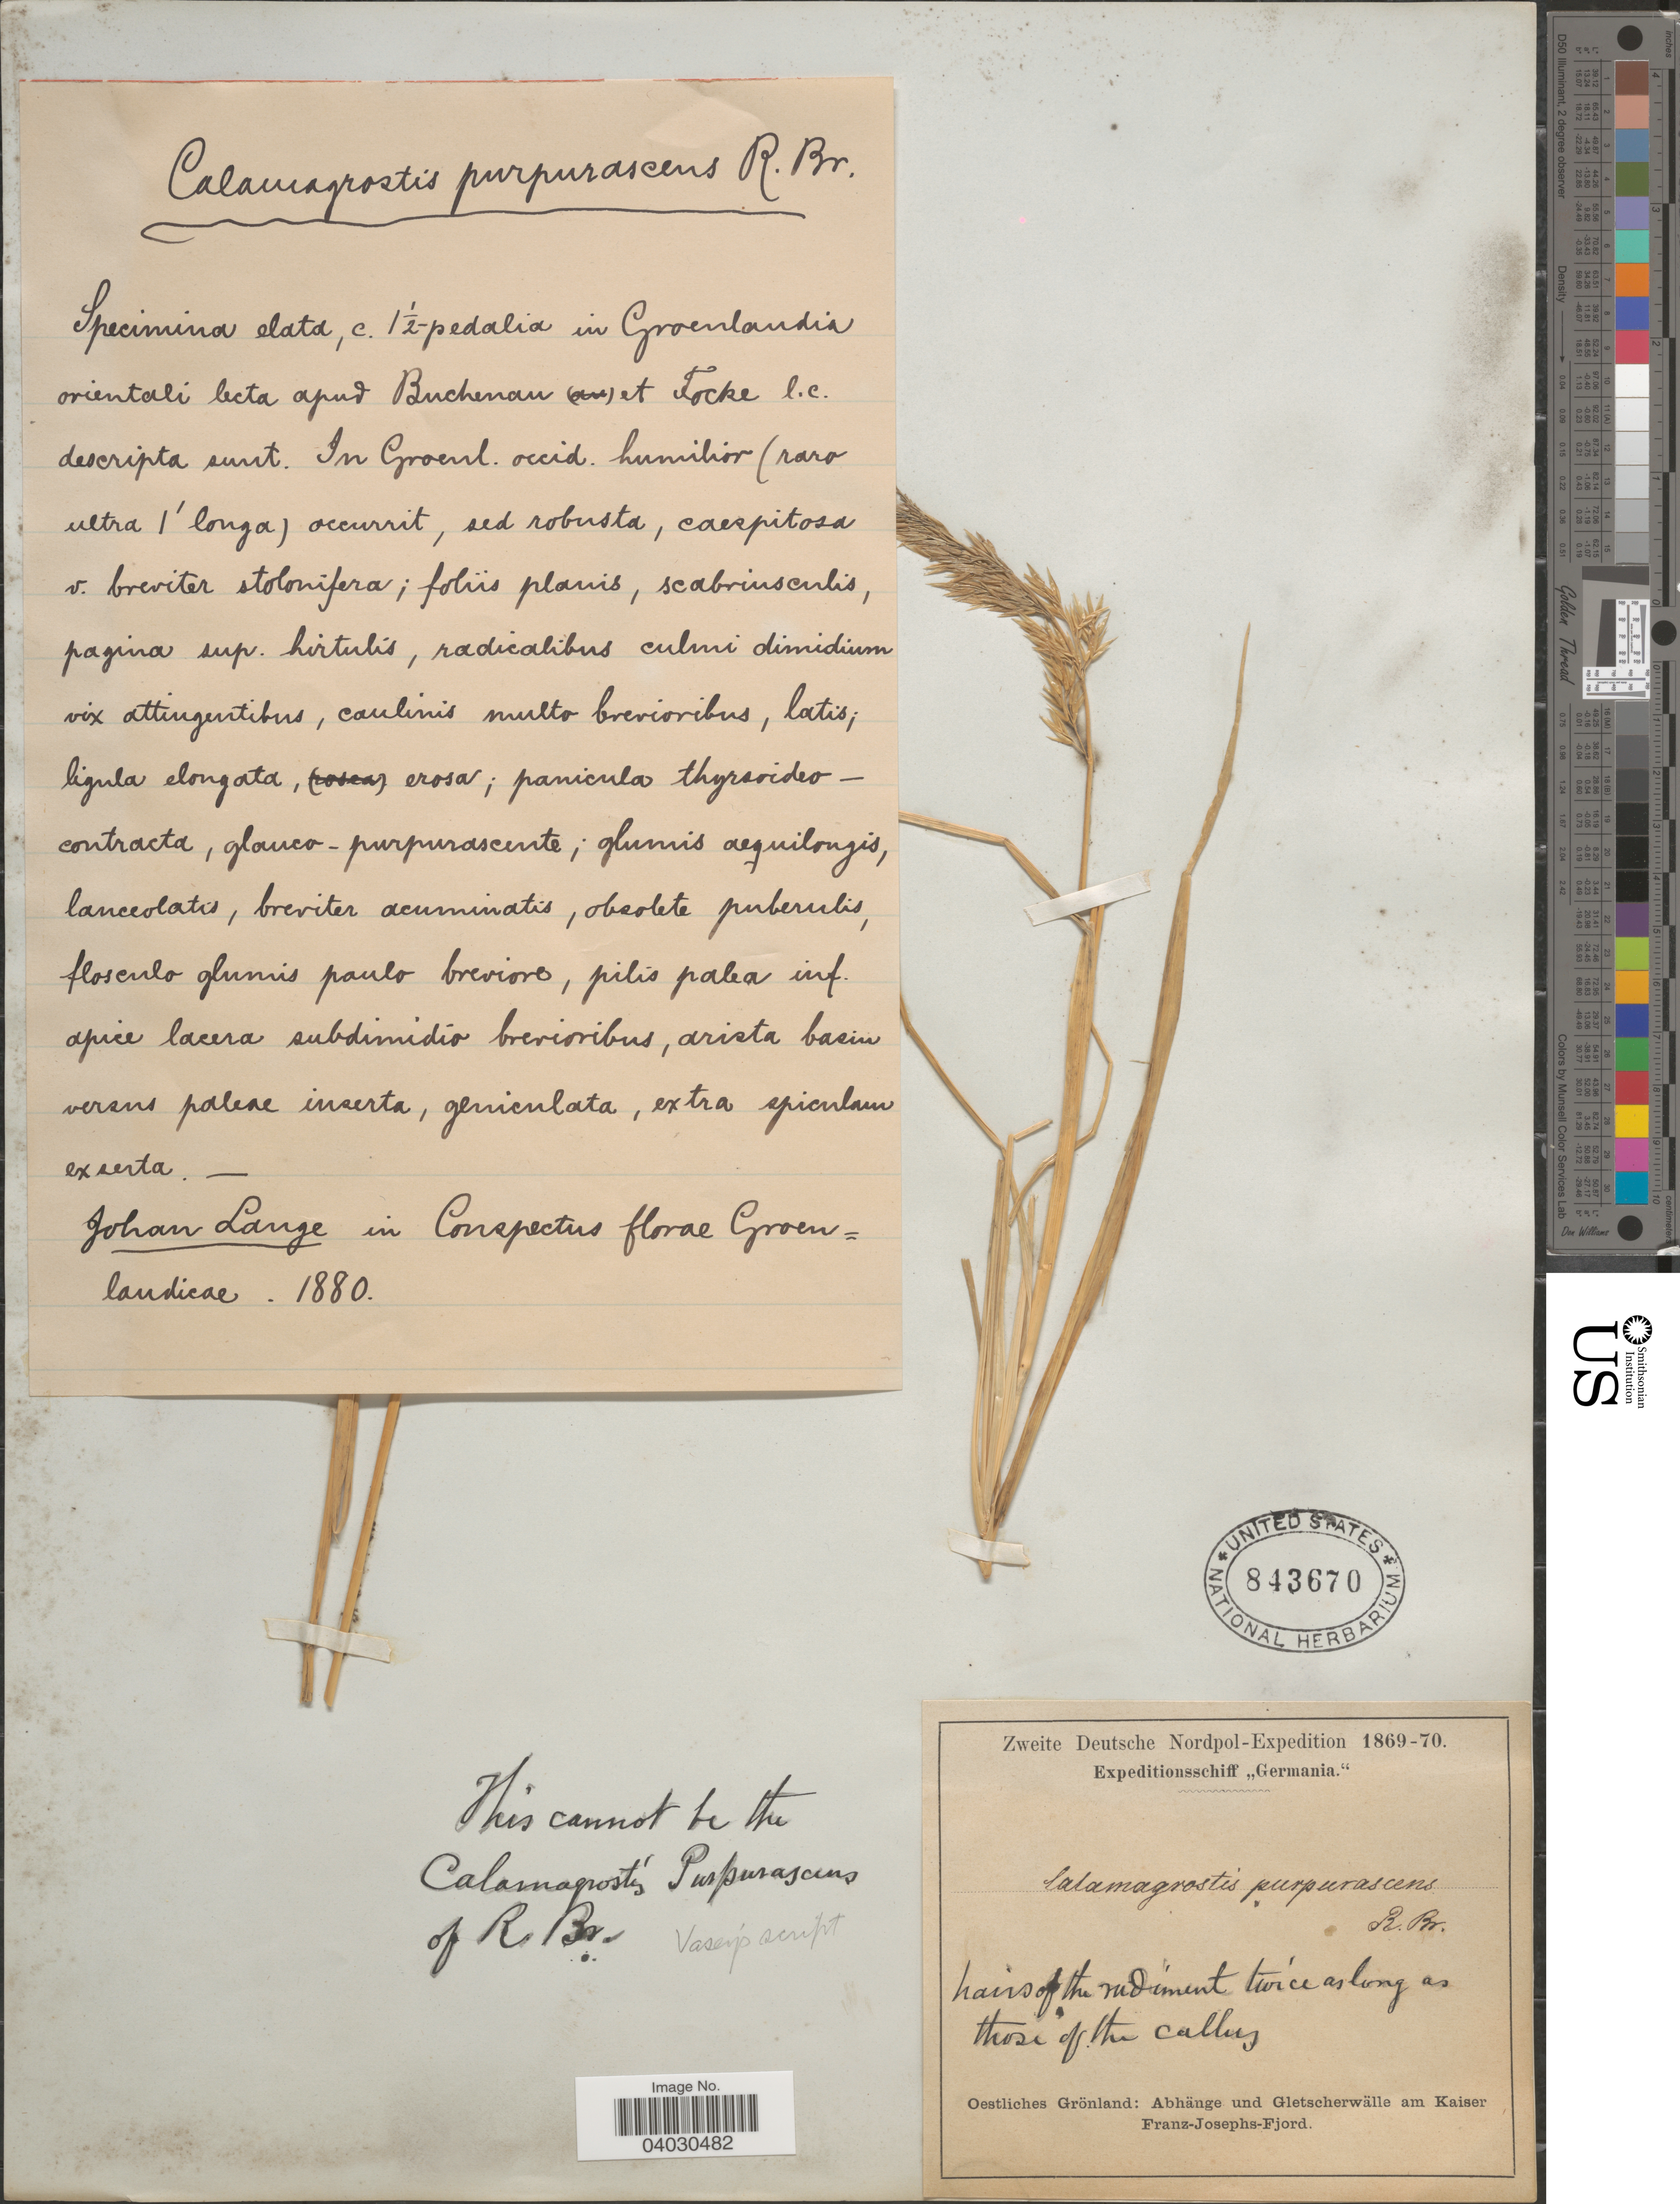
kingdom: Plantae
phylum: Tracheophyta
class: Liliopsida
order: Poales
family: Poaceae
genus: Calamagrostis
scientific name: Calamagrostis purpurascens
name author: R. Br.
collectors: Expeditionsschiff "Germania"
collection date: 1869/1870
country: Greenland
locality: Oestliches Grönland: Abhänge und Gletscherwälle am Kaiser Franz-Josephs-Fjord.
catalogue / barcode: US 843670